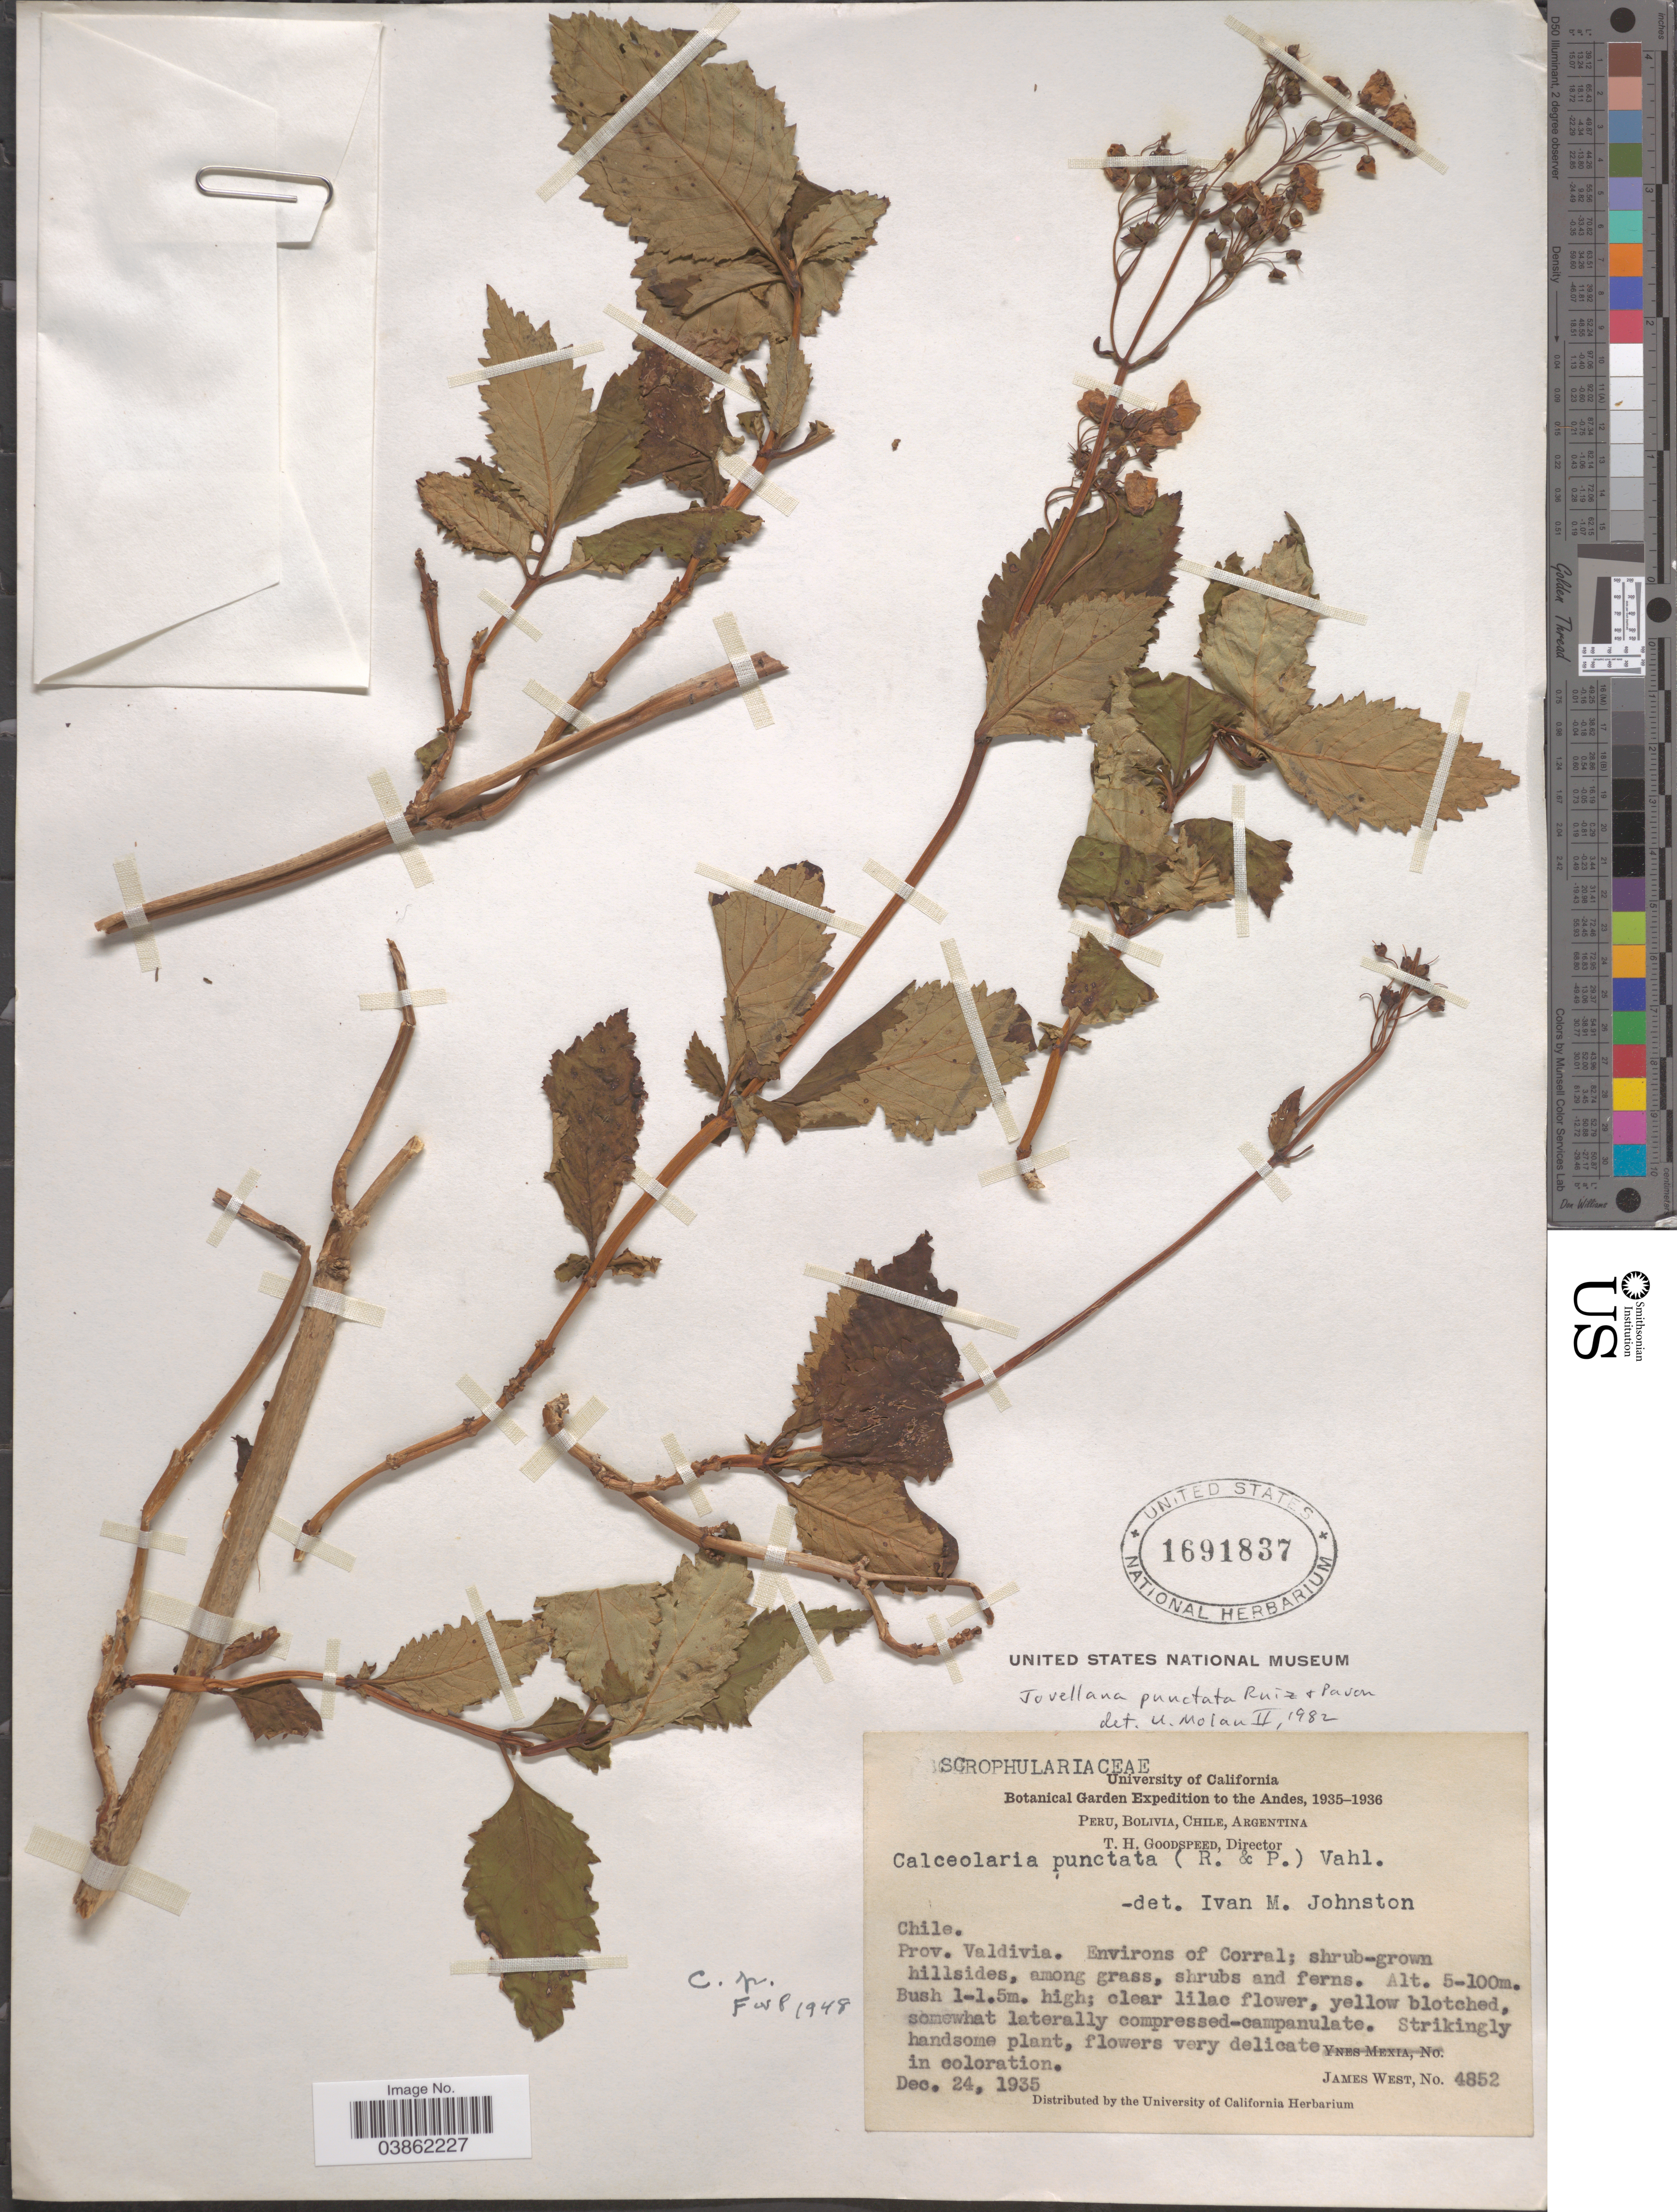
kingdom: Plantae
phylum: Tracheophyta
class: Magnoliopsida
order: Lamiales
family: Calceolariaceae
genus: Jovellana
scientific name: Jovellana punctata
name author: Ruiz & Pav.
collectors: J. West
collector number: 4852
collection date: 1935-12-24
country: Chile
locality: The Andes. Prov. Valdivia. Environs of Corral.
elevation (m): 5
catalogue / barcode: US 1691837